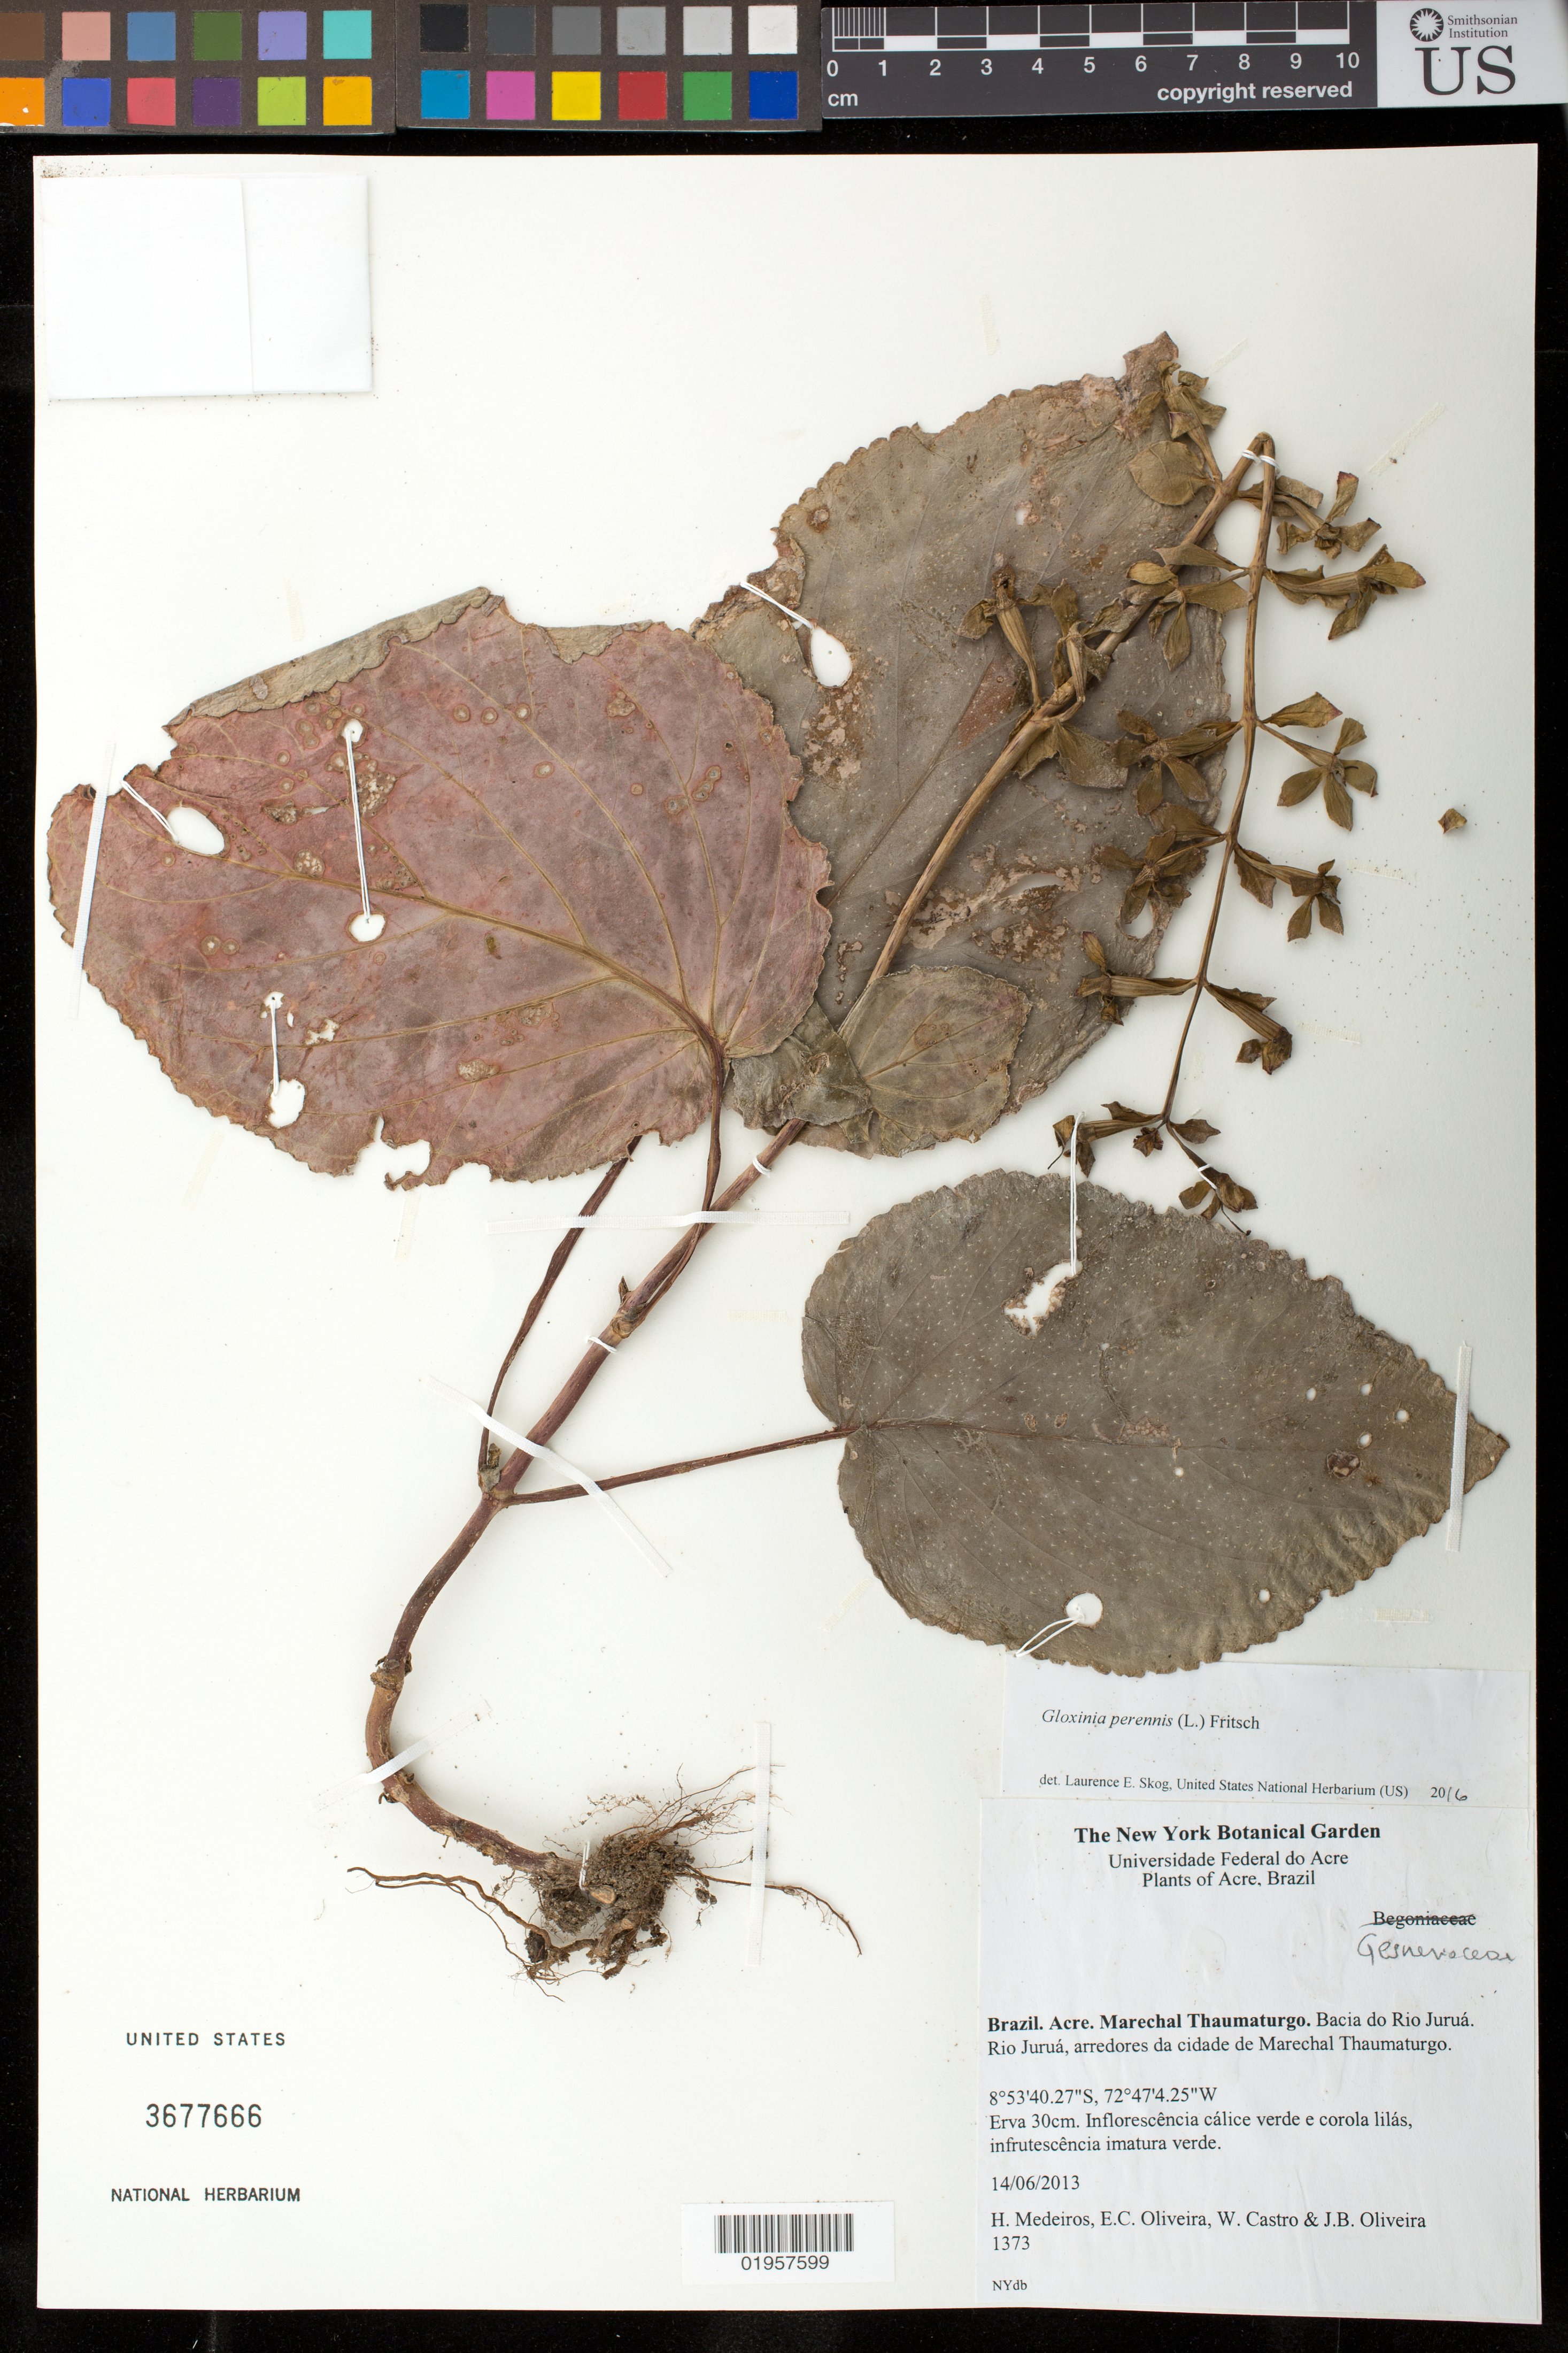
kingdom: Plantae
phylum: Tracheophyta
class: Magnoliopsida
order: Lamiales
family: Gesneriaceae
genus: Gloxinia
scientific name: Gloxinia perennis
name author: (L.) Fritsch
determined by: Skog, Laurence E.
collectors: H. Medeiros, E. C. Oliveira, W. Castro & J. Oliveira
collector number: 1373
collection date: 2013-06-14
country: Brazil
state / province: Acre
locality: Marechal Thaumaturgo. Bacia do Rio Juruá, Rio Juruá, alrededores da cidade de Marechal Thaumaturgo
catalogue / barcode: US 3677666